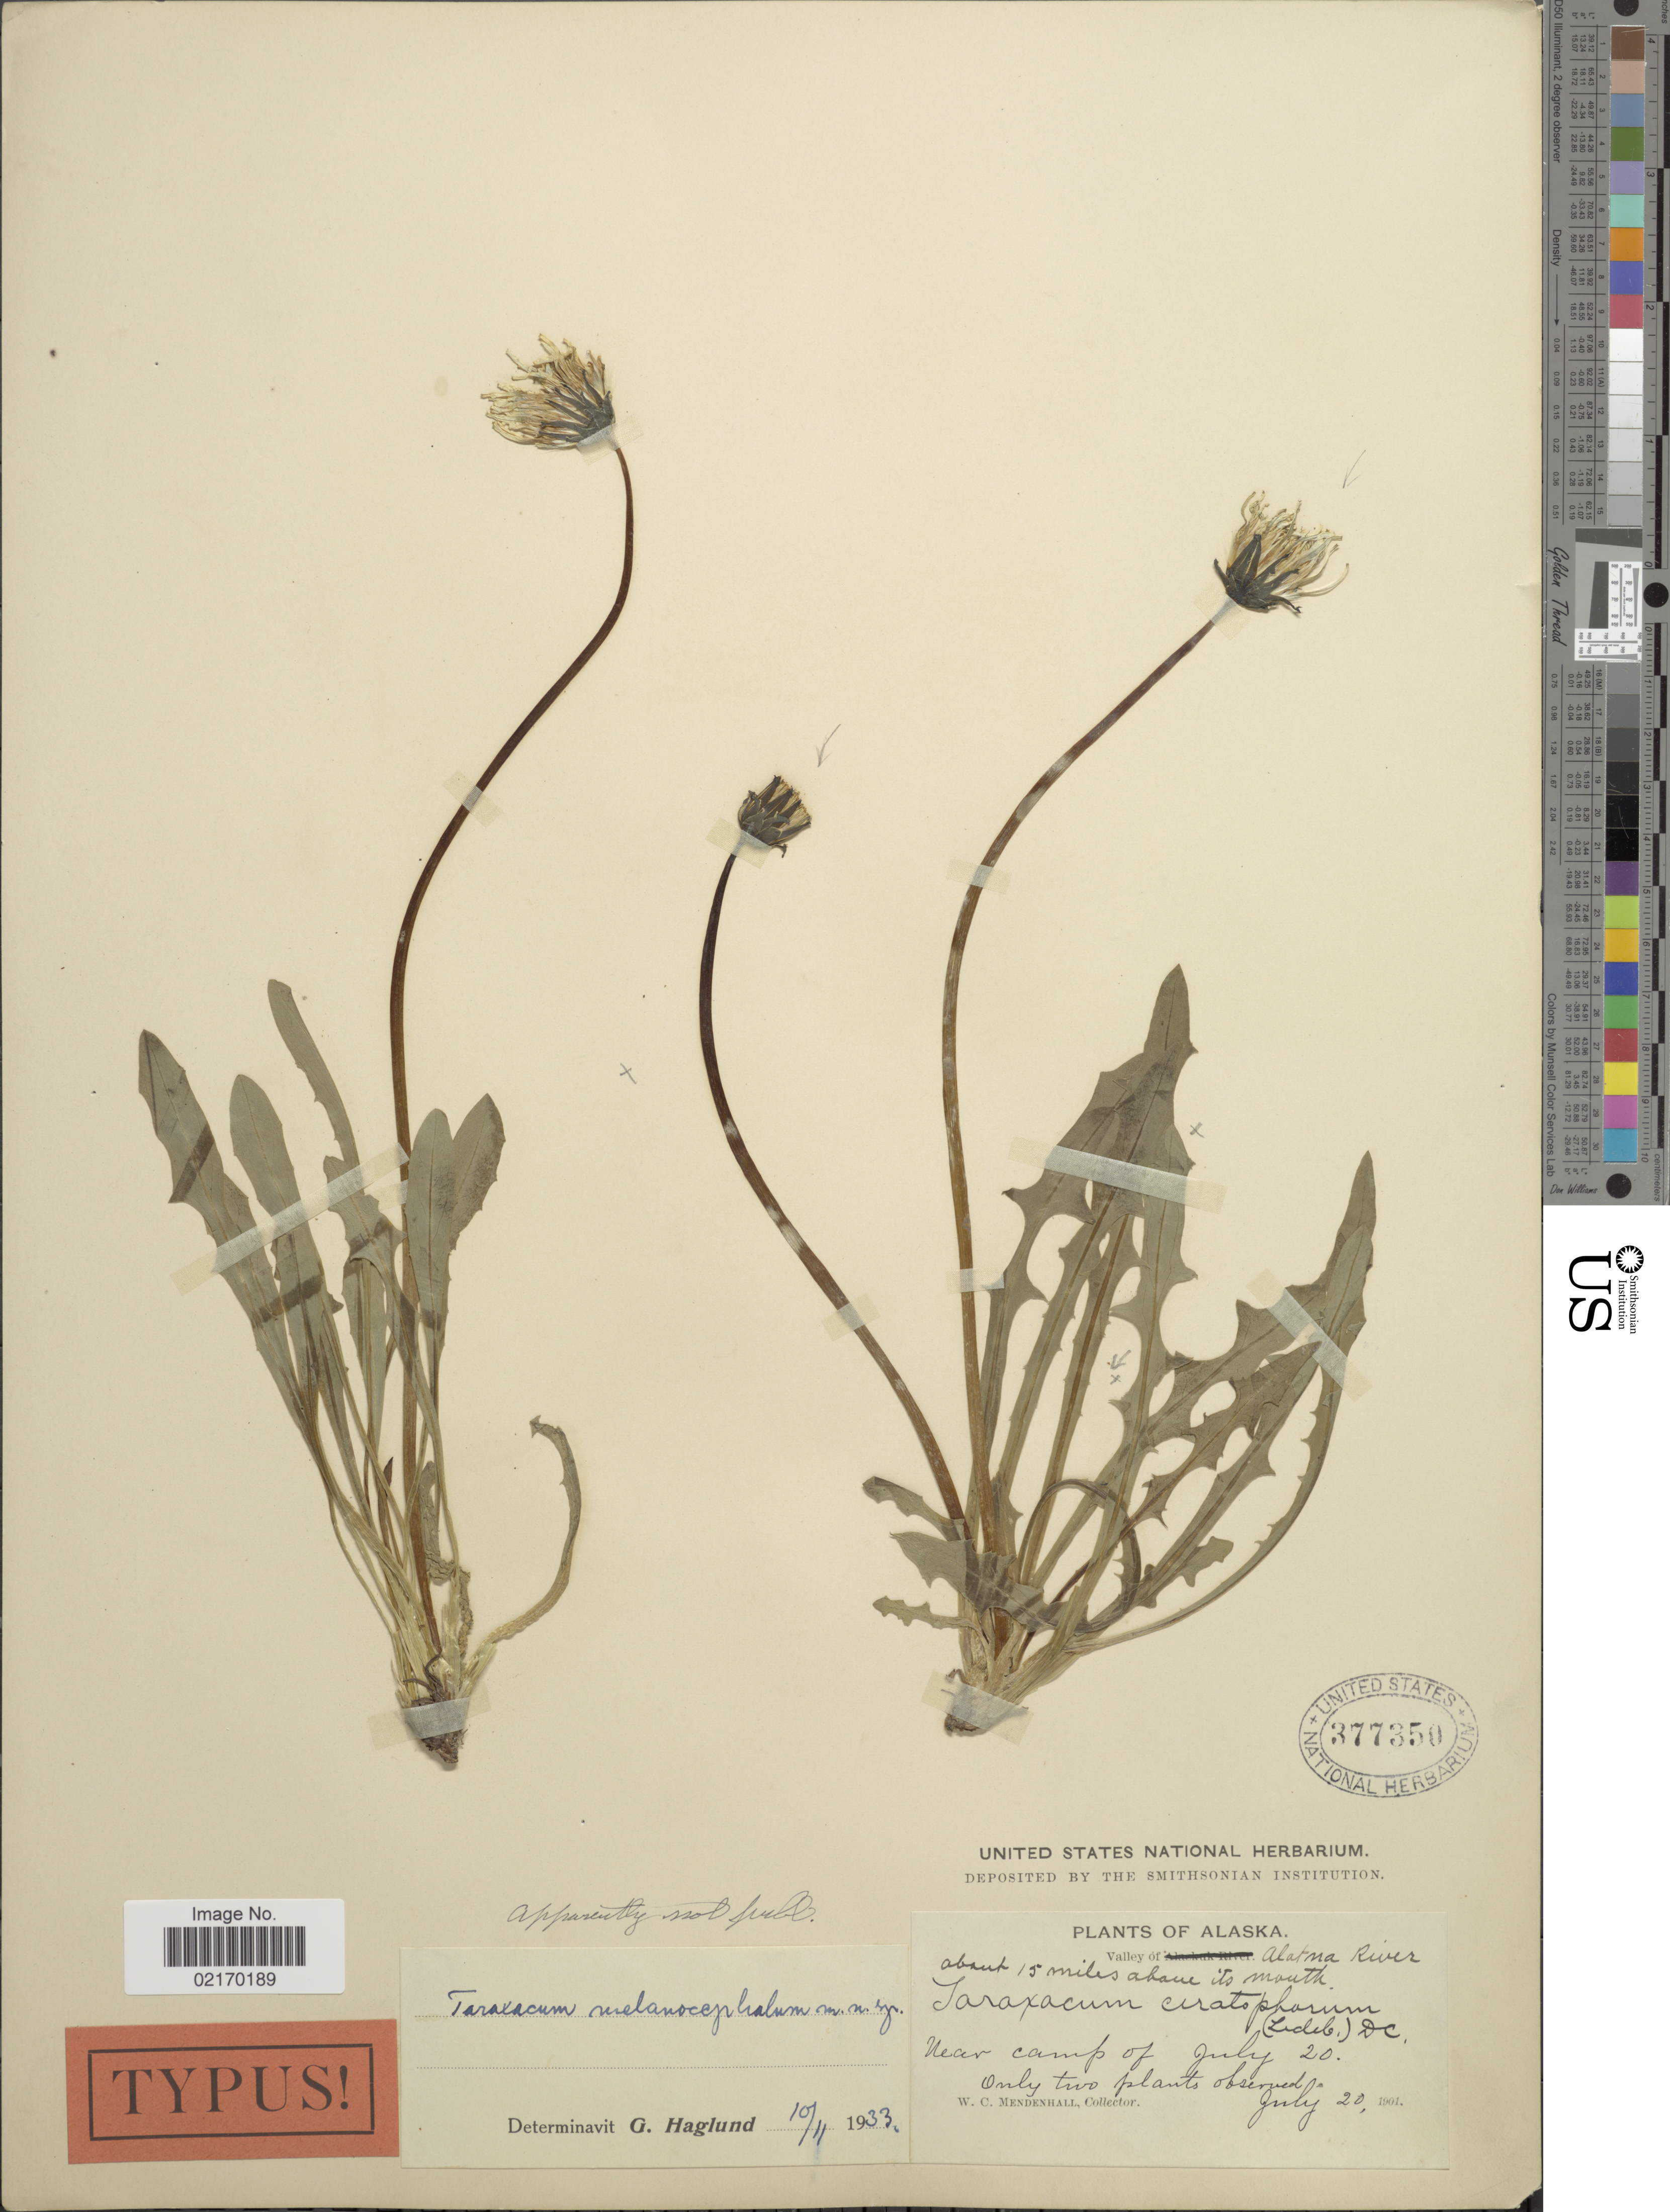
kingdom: Plantae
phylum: Tracheophyta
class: Magnoliopsida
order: Asterales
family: Asteraceae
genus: Taraxacum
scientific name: Taraxacum sp.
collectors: W. Mendenhall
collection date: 1901-07-20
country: United States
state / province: Alaska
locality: Valley of Alatma River, about 15 miles above its mouts, near camp of july 20, only two plants observed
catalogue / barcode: US 377350